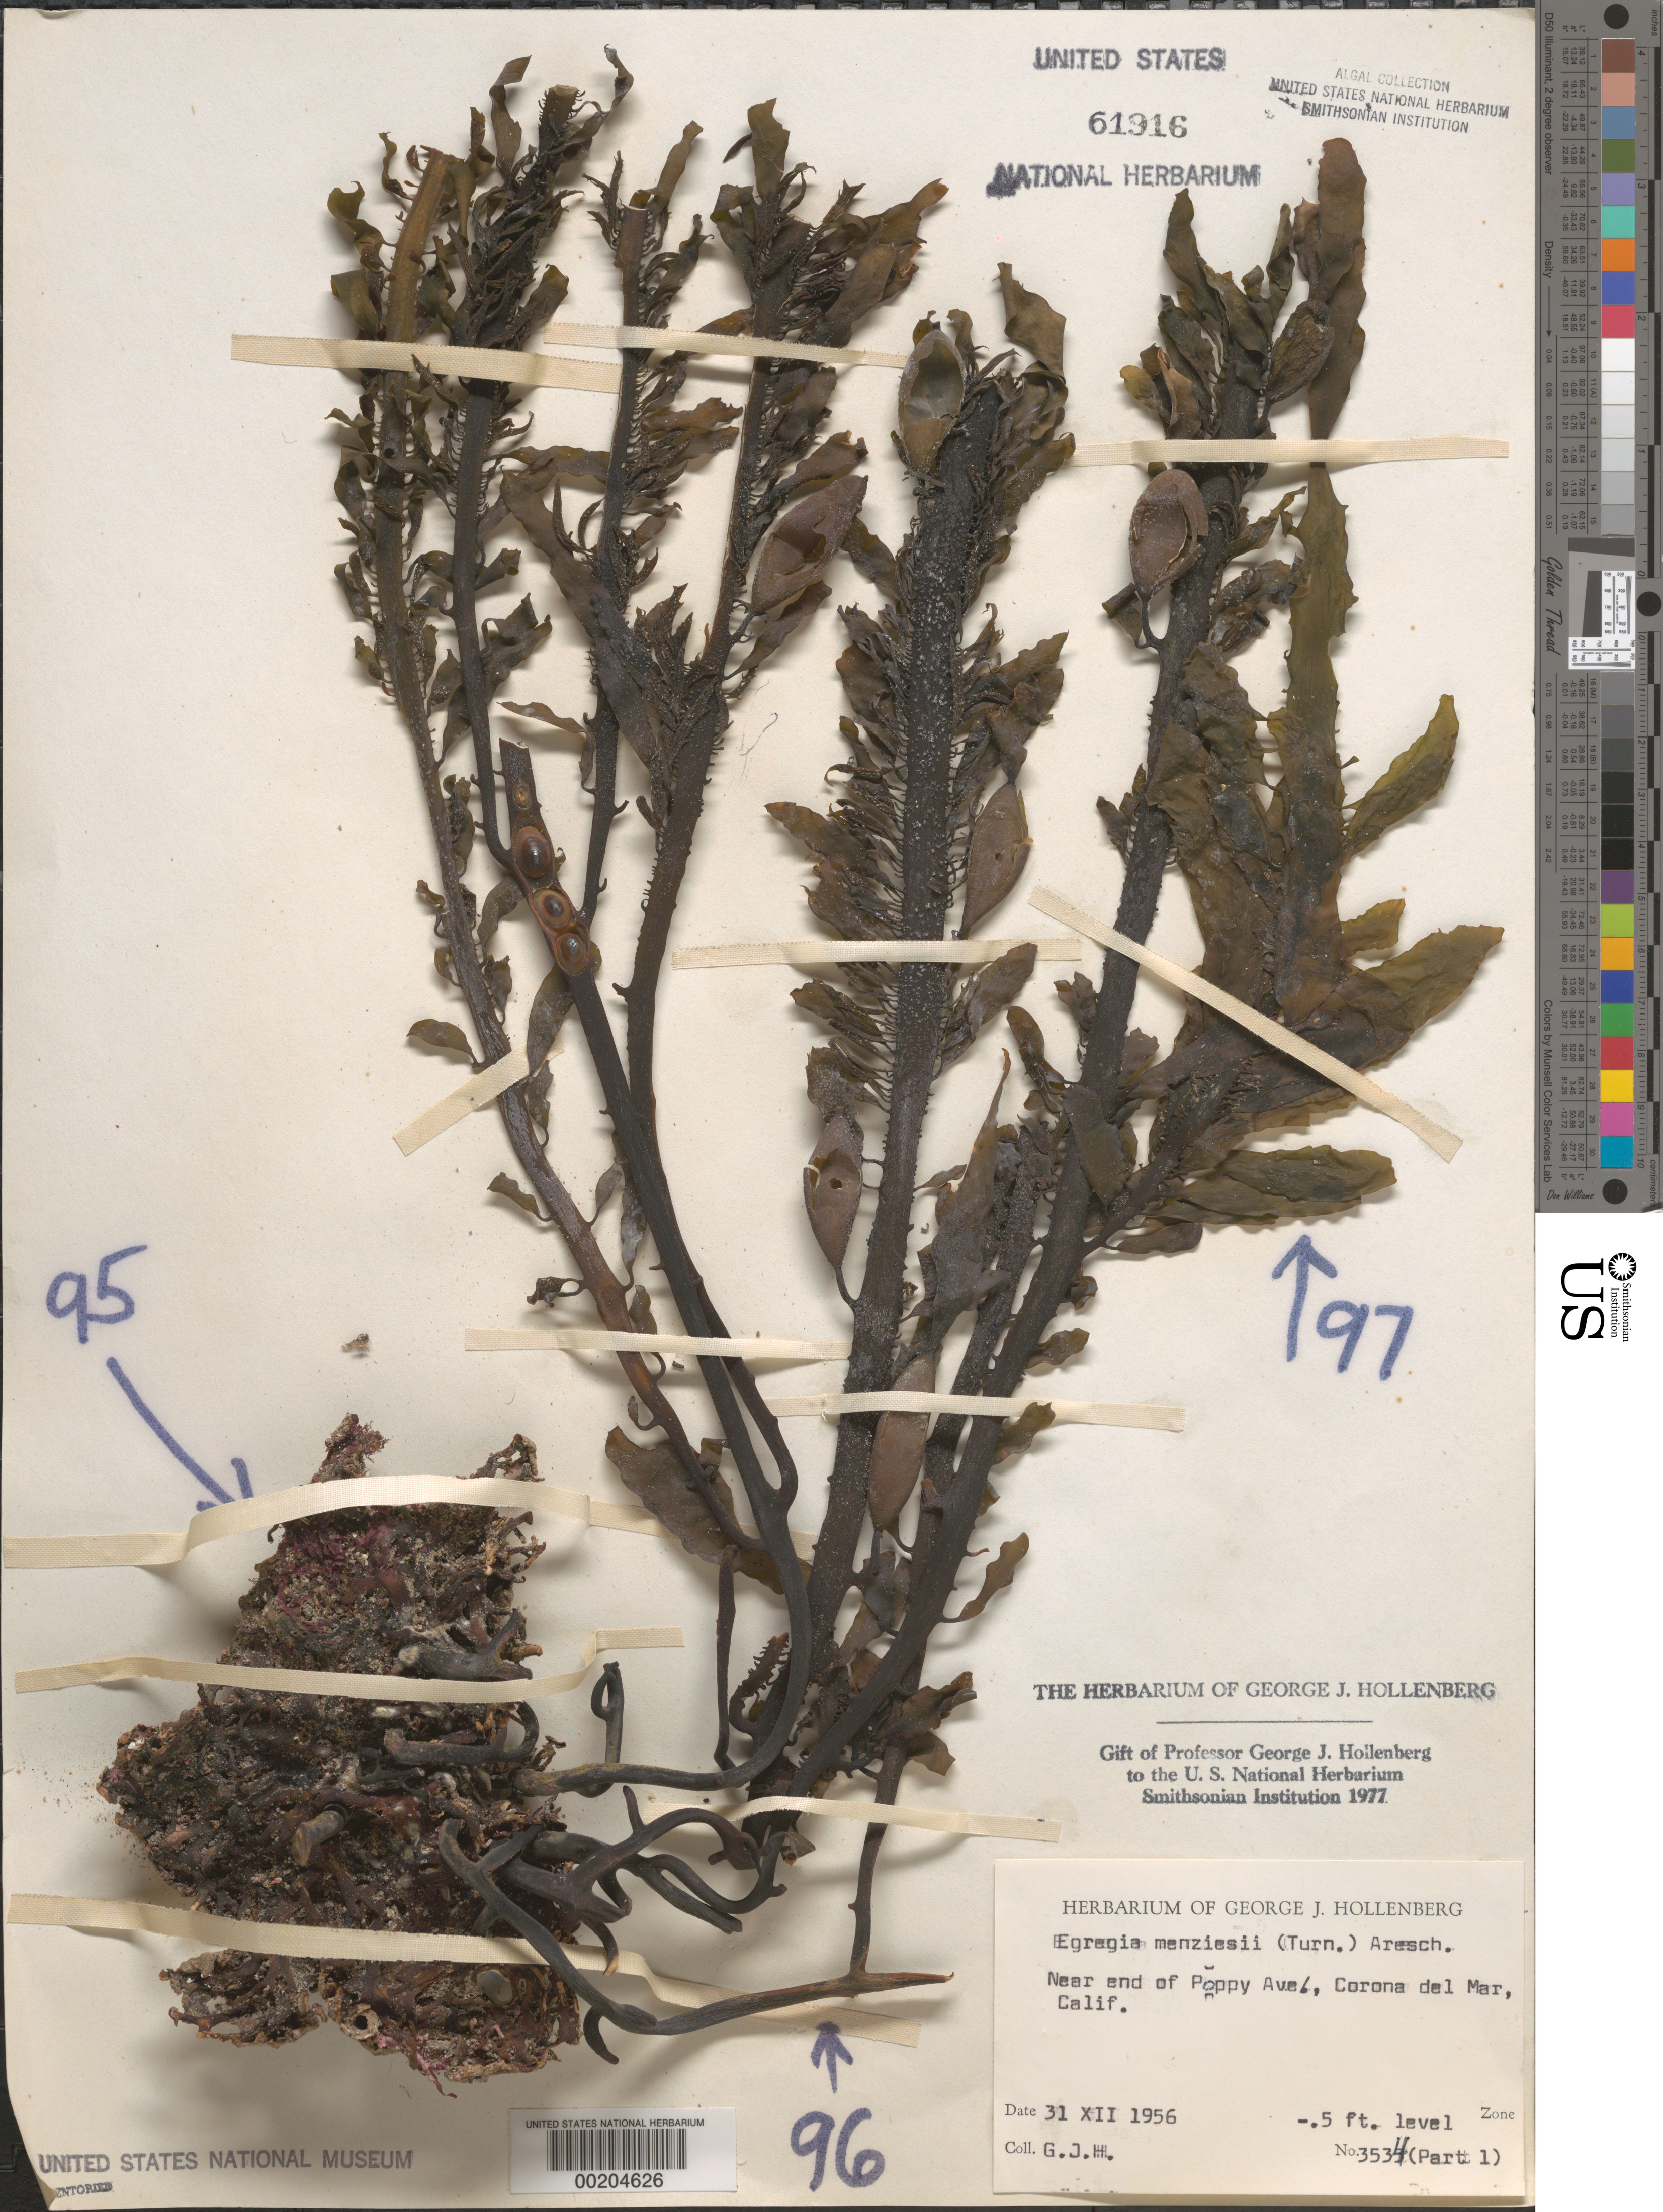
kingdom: Chromista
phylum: Ochrophyta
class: Phaeophyceae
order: Laminariales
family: Lessoniaceae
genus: Egregia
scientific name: Egregia menziesii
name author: (Turner) Aresch.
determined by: Hollenberg, George J.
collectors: G. Hollenberg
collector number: GJH 3534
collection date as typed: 31 Dec 1956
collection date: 1956-12-31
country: United States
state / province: California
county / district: Orange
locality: Near end of Poppy Avenue, Corona del Mar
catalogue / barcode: US 61916